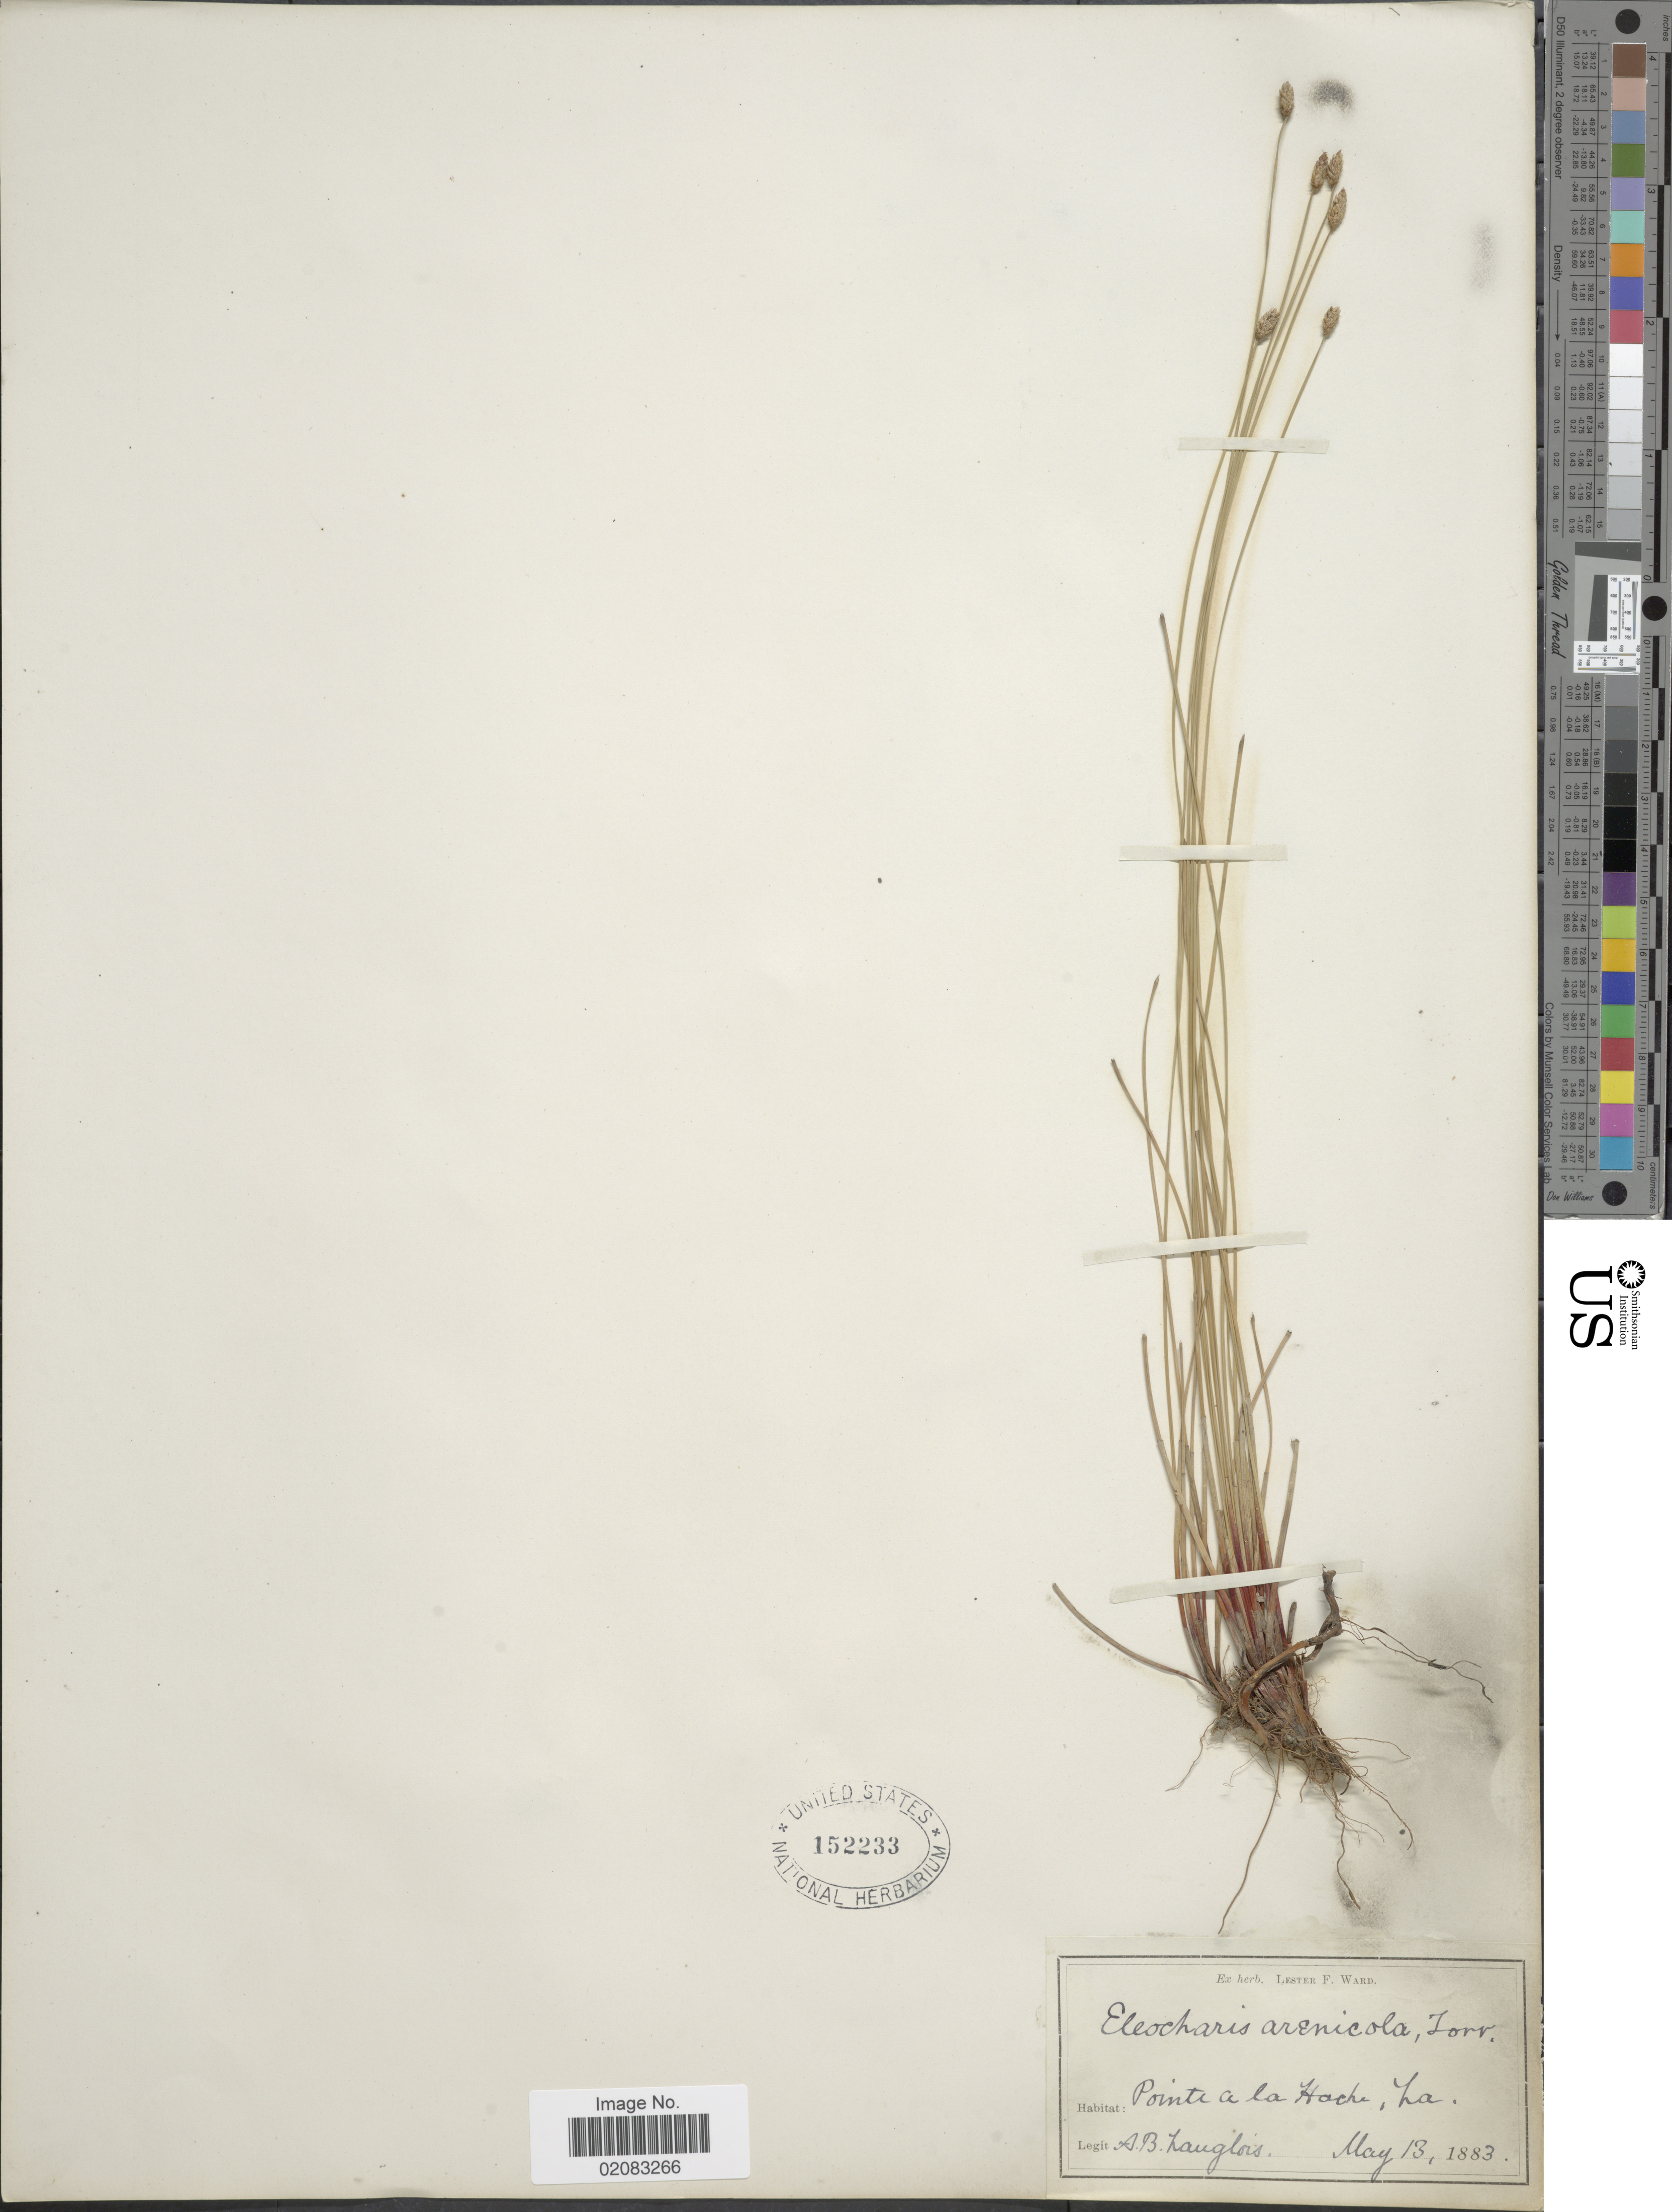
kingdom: Plantae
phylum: Tracheophyta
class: Liliopsida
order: Poales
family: Cyperaceae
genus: Eleocharis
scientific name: Eleocharis montevidensis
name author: Kunth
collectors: A. Langlois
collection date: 1883-05-13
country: United States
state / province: Louisiana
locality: Pointe a la Hache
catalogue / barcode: US 152233